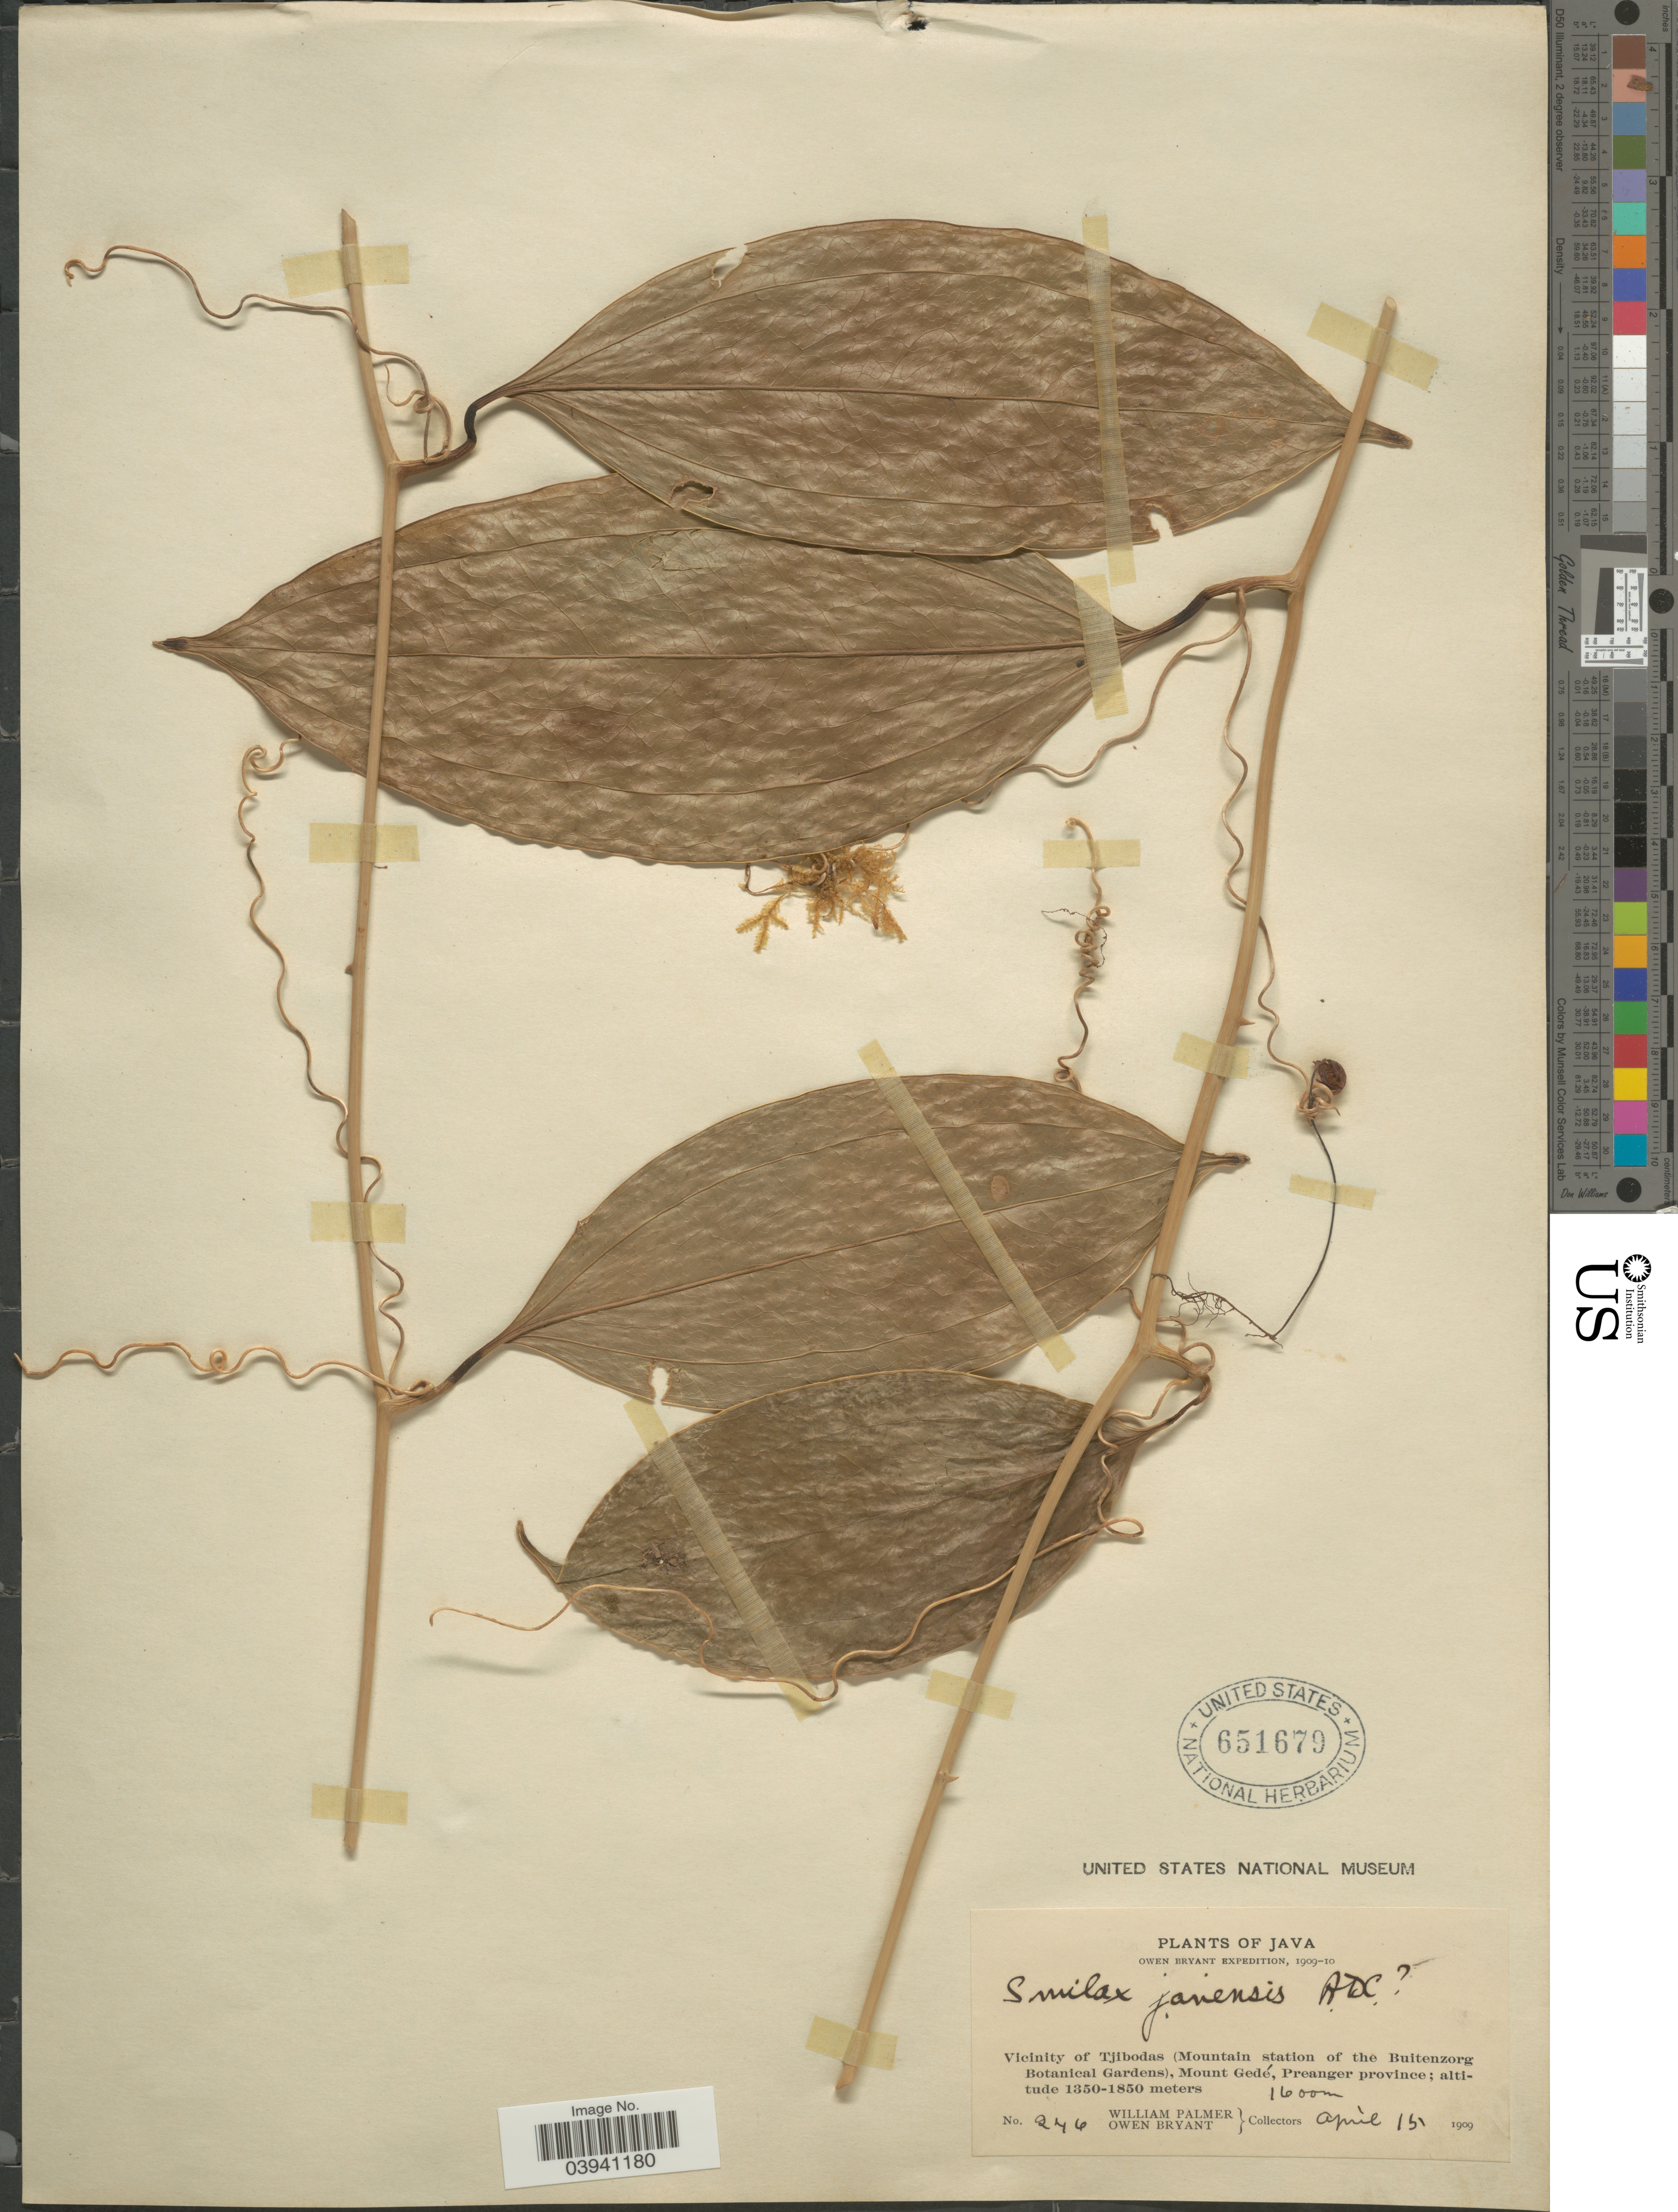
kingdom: Plantae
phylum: Tracheophyta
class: Liliopsida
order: Liliales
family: Smilacaceae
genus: Smilax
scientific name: Smilax javensis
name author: A. DC.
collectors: W. Palmer & O. Bryant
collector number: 246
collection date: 1909-04-15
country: Indonesia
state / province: Java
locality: Vicinity of Tjibodas (Mountain station of the Buitenzorg Botanical Gardens), Mount Gedé, Preanger province.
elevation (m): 1600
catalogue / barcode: US 651679